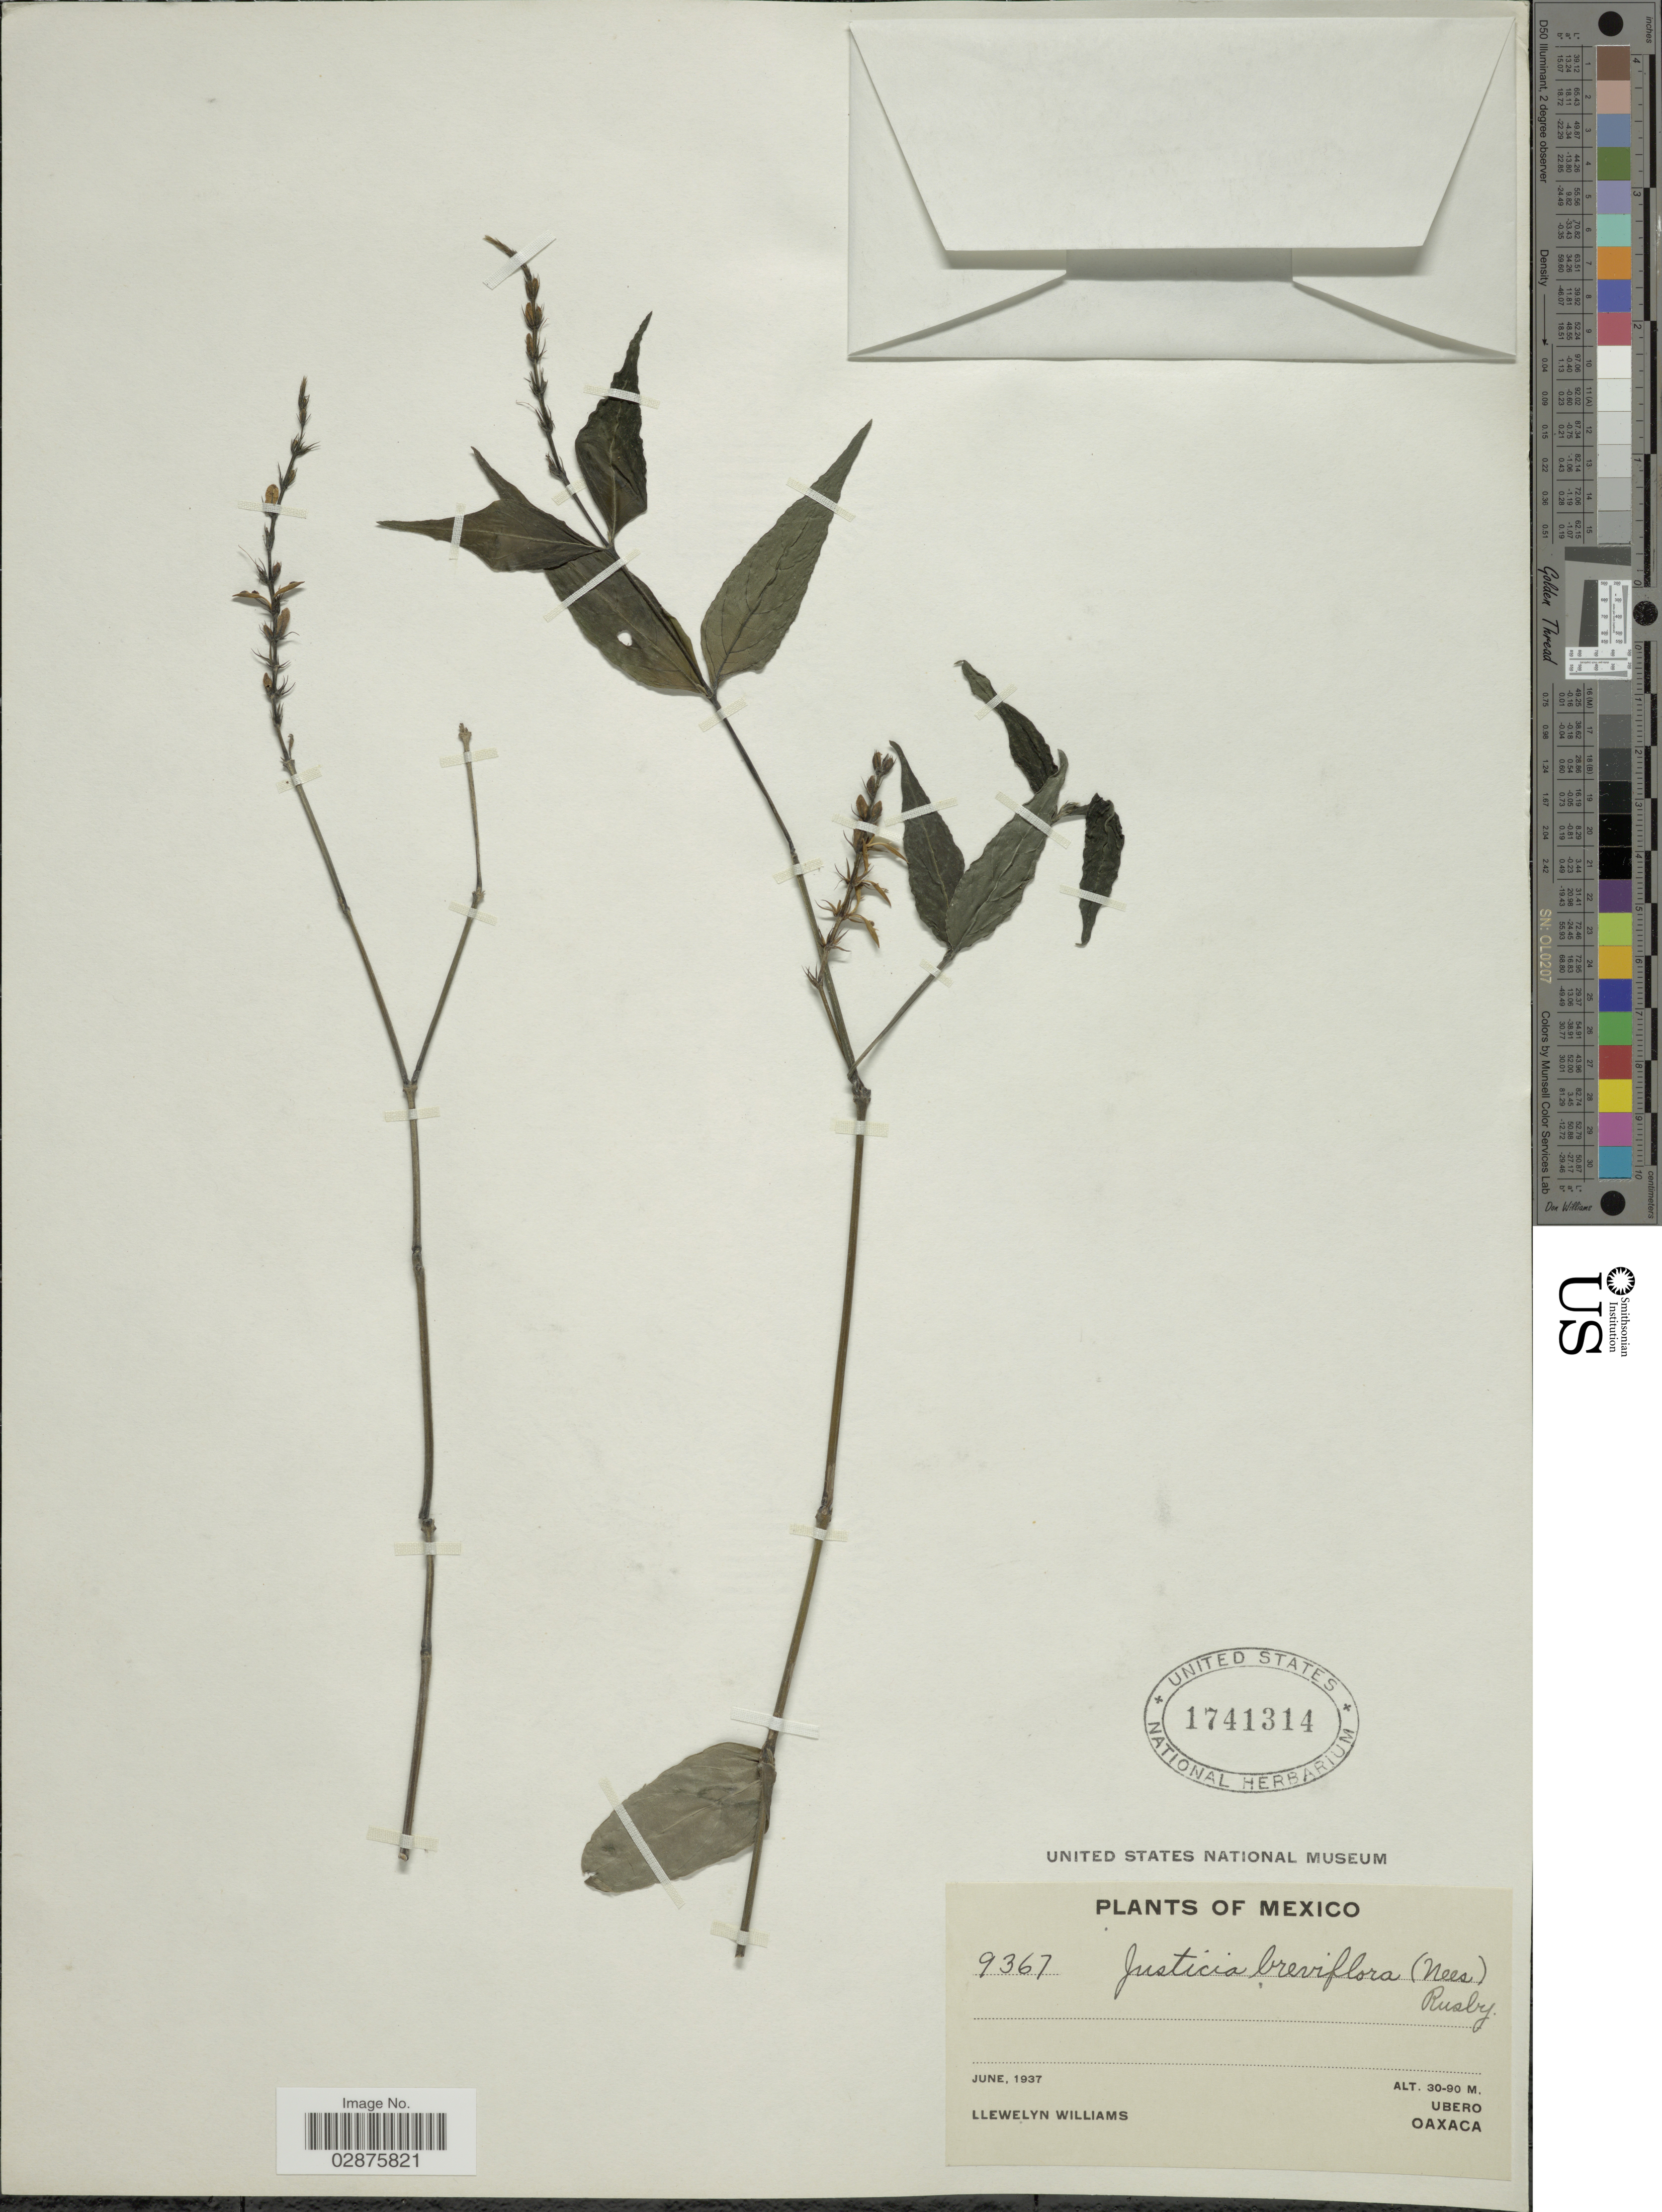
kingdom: Plantae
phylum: Tracheophyta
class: Magnoliopsida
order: Lamiales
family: Acanthaceae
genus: Justicia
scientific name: Justicia breviflora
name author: (Nees) Rusby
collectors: Ll. Williams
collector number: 9367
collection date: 1937-06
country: Mexico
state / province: Oaxaca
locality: Ubero.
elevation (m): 30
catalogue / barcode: US 1741314